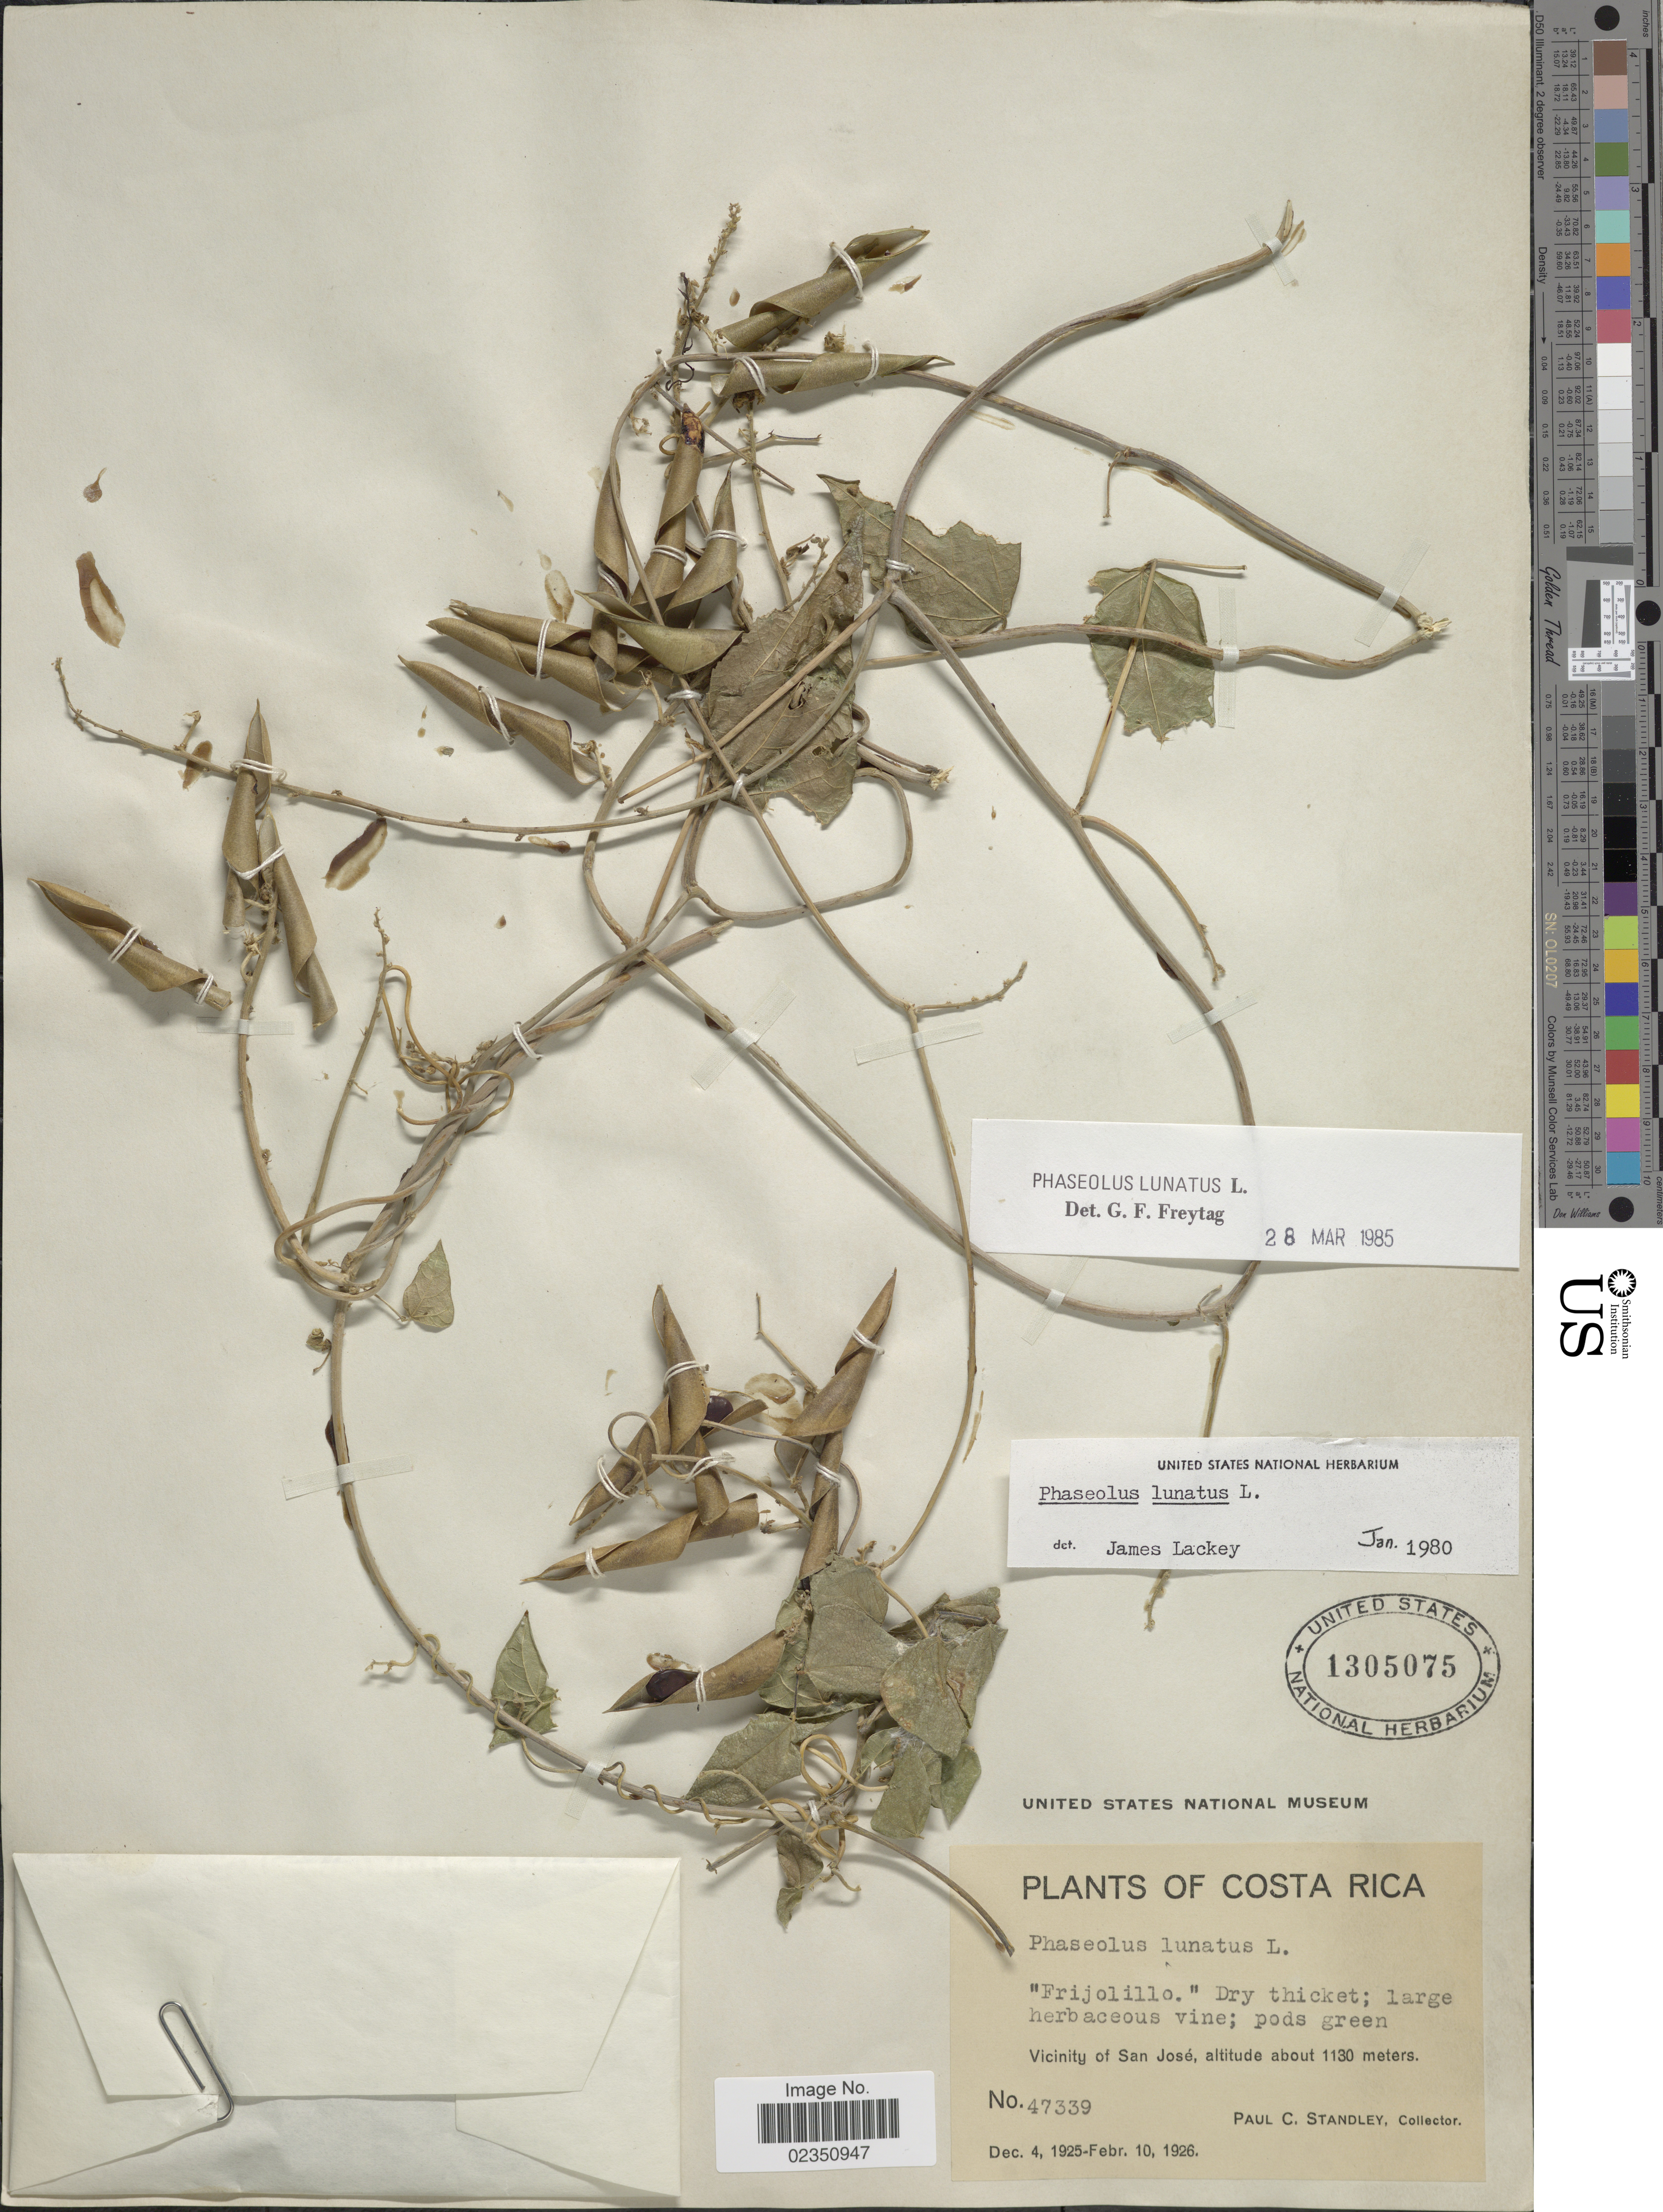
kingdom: Plantae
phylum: Tracheophyta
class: Magnoliopsida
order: Fabales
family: Fabaceae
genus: Phaseolus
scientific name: Phaseolus lunatus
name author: L.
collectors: P. C. Standley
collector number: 47339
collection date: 1925-12-04/1926-02-10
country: Costa Rica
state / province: San José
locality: Dry thicket, Vicinity of San José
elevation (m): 1130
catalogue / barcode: US 1305075